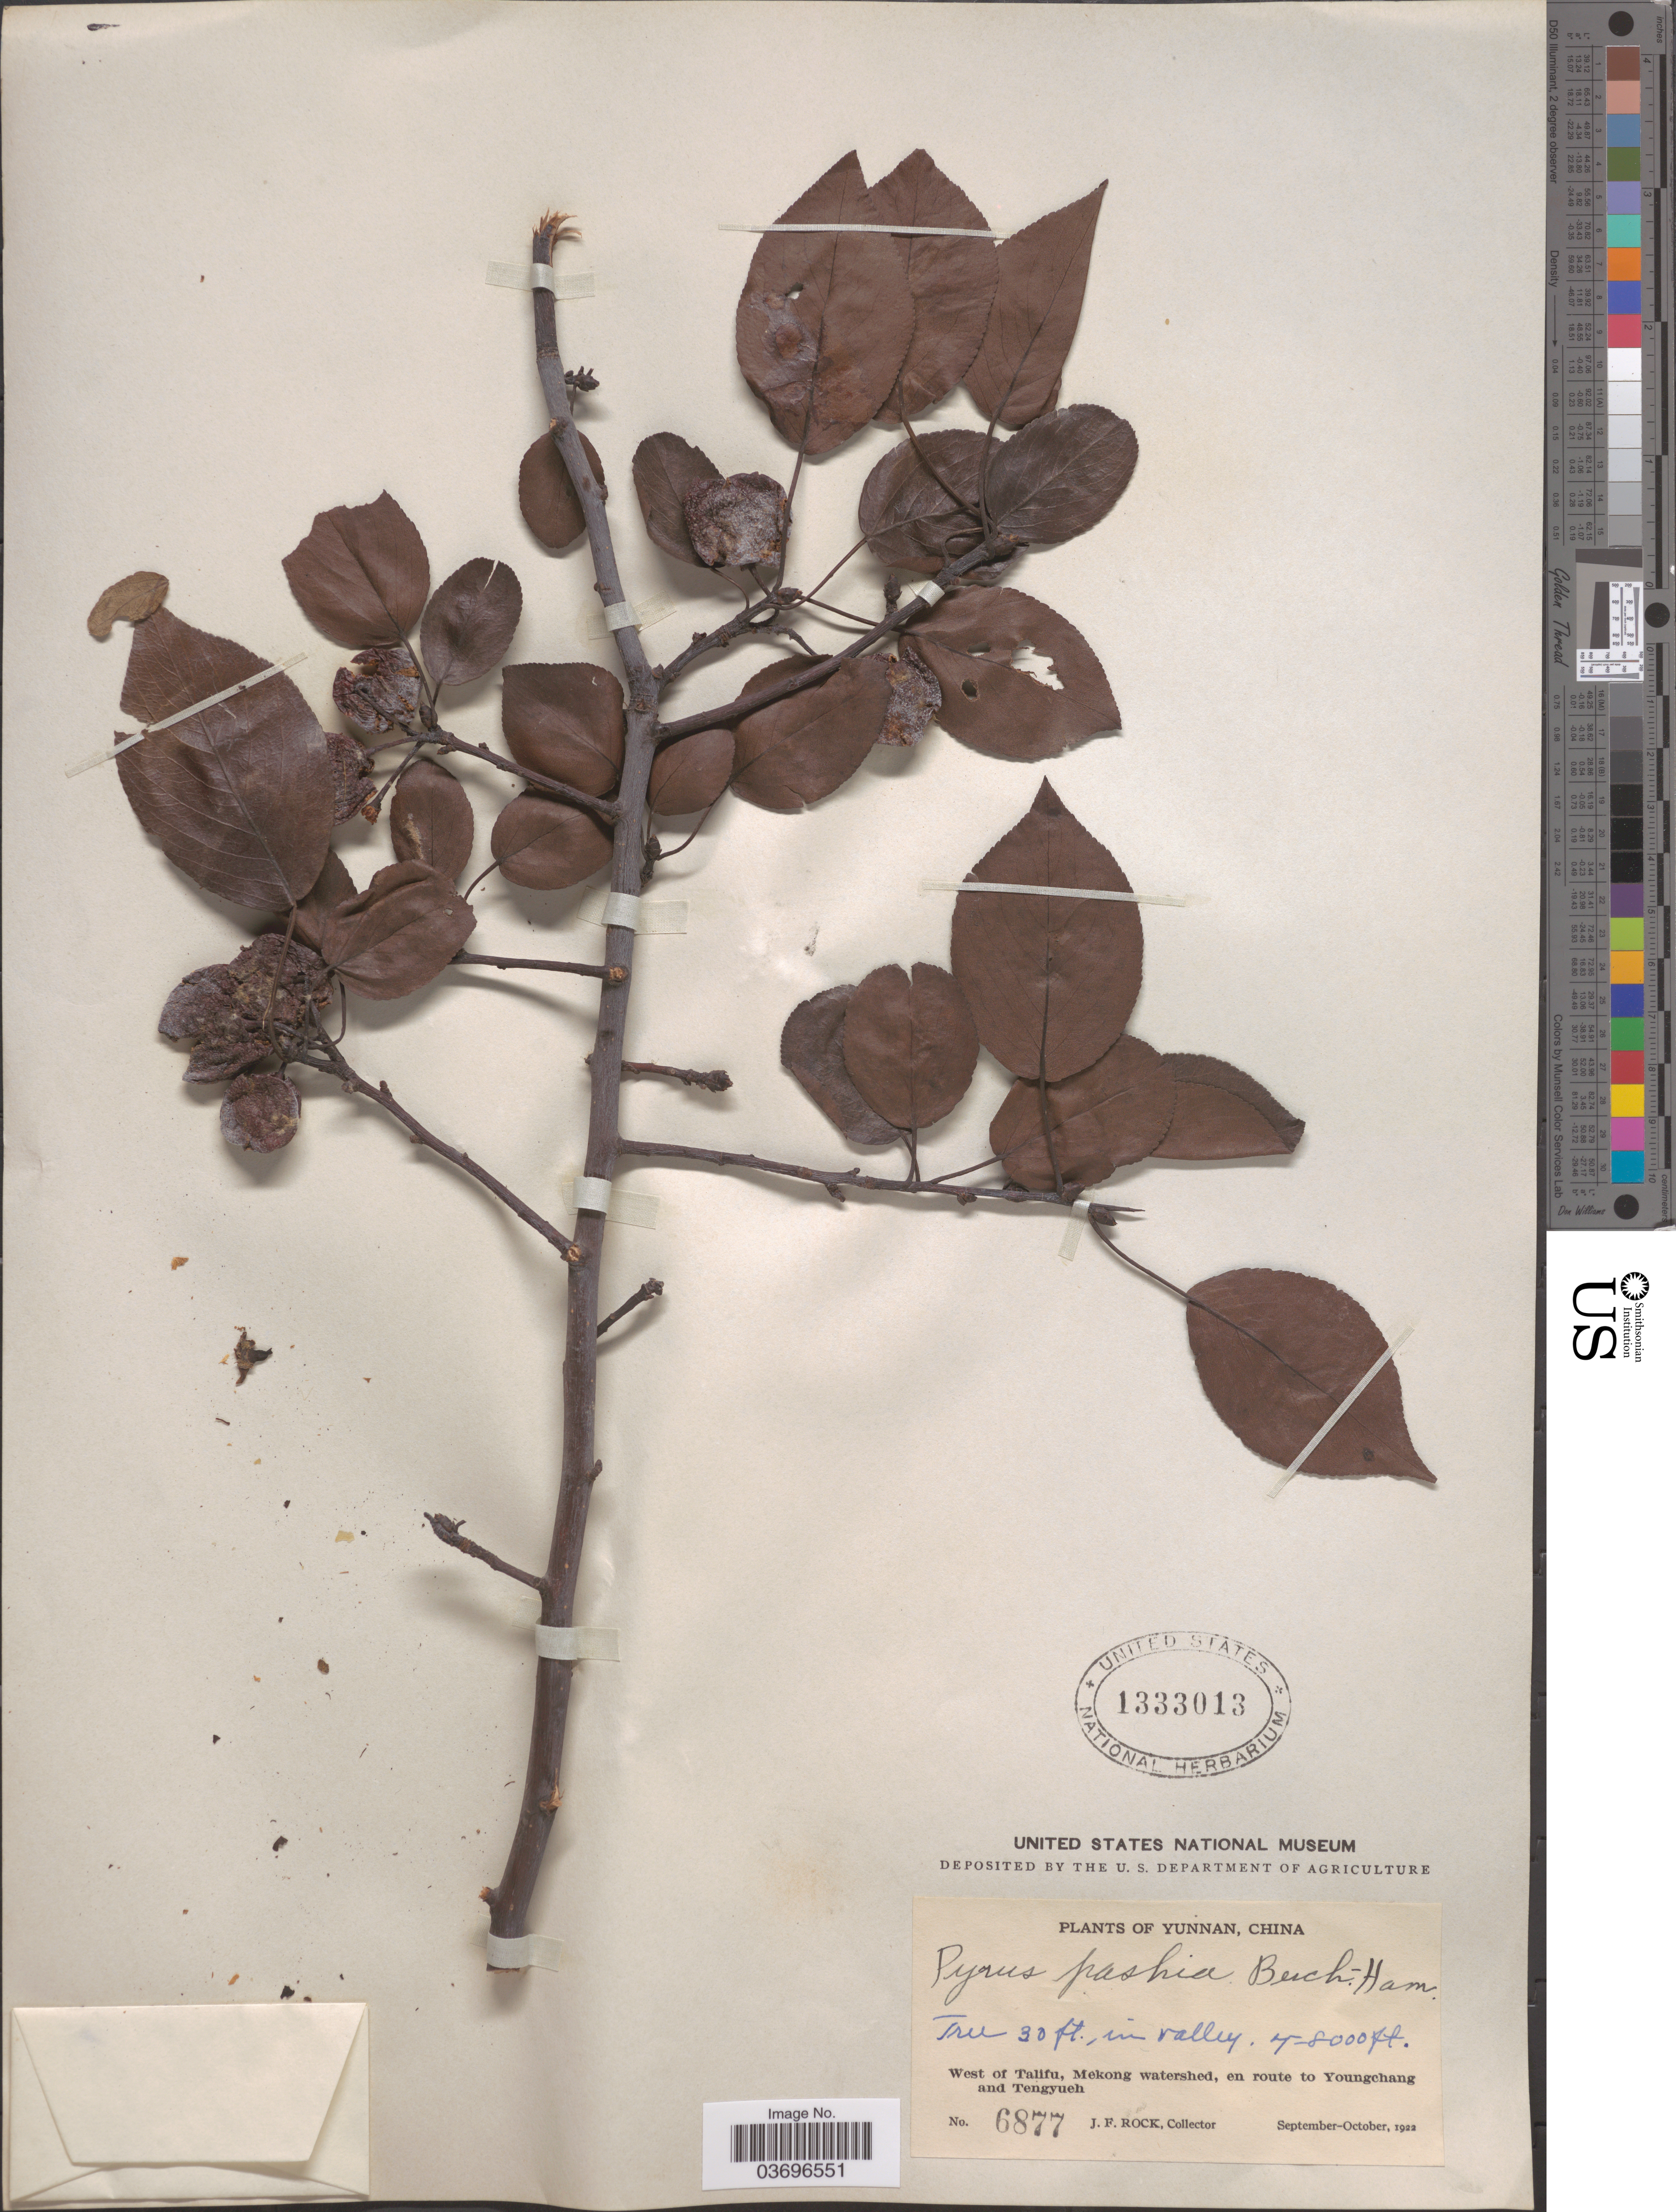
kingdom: Plantae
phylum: Tracheophyta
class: Magnoliopsida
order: Rosales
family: Rosaceae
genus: Pyrus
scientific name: Pyrus pashia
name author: Buch.-Ham. ex D. Don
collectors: J. Rock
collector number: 6877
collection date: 1922-09/1922-10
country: China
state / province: Yunnan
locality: West of Talifu, Mekong watershed, en route to Youngchang and Tengyueh.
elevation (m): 2134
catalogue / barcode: US 1333013